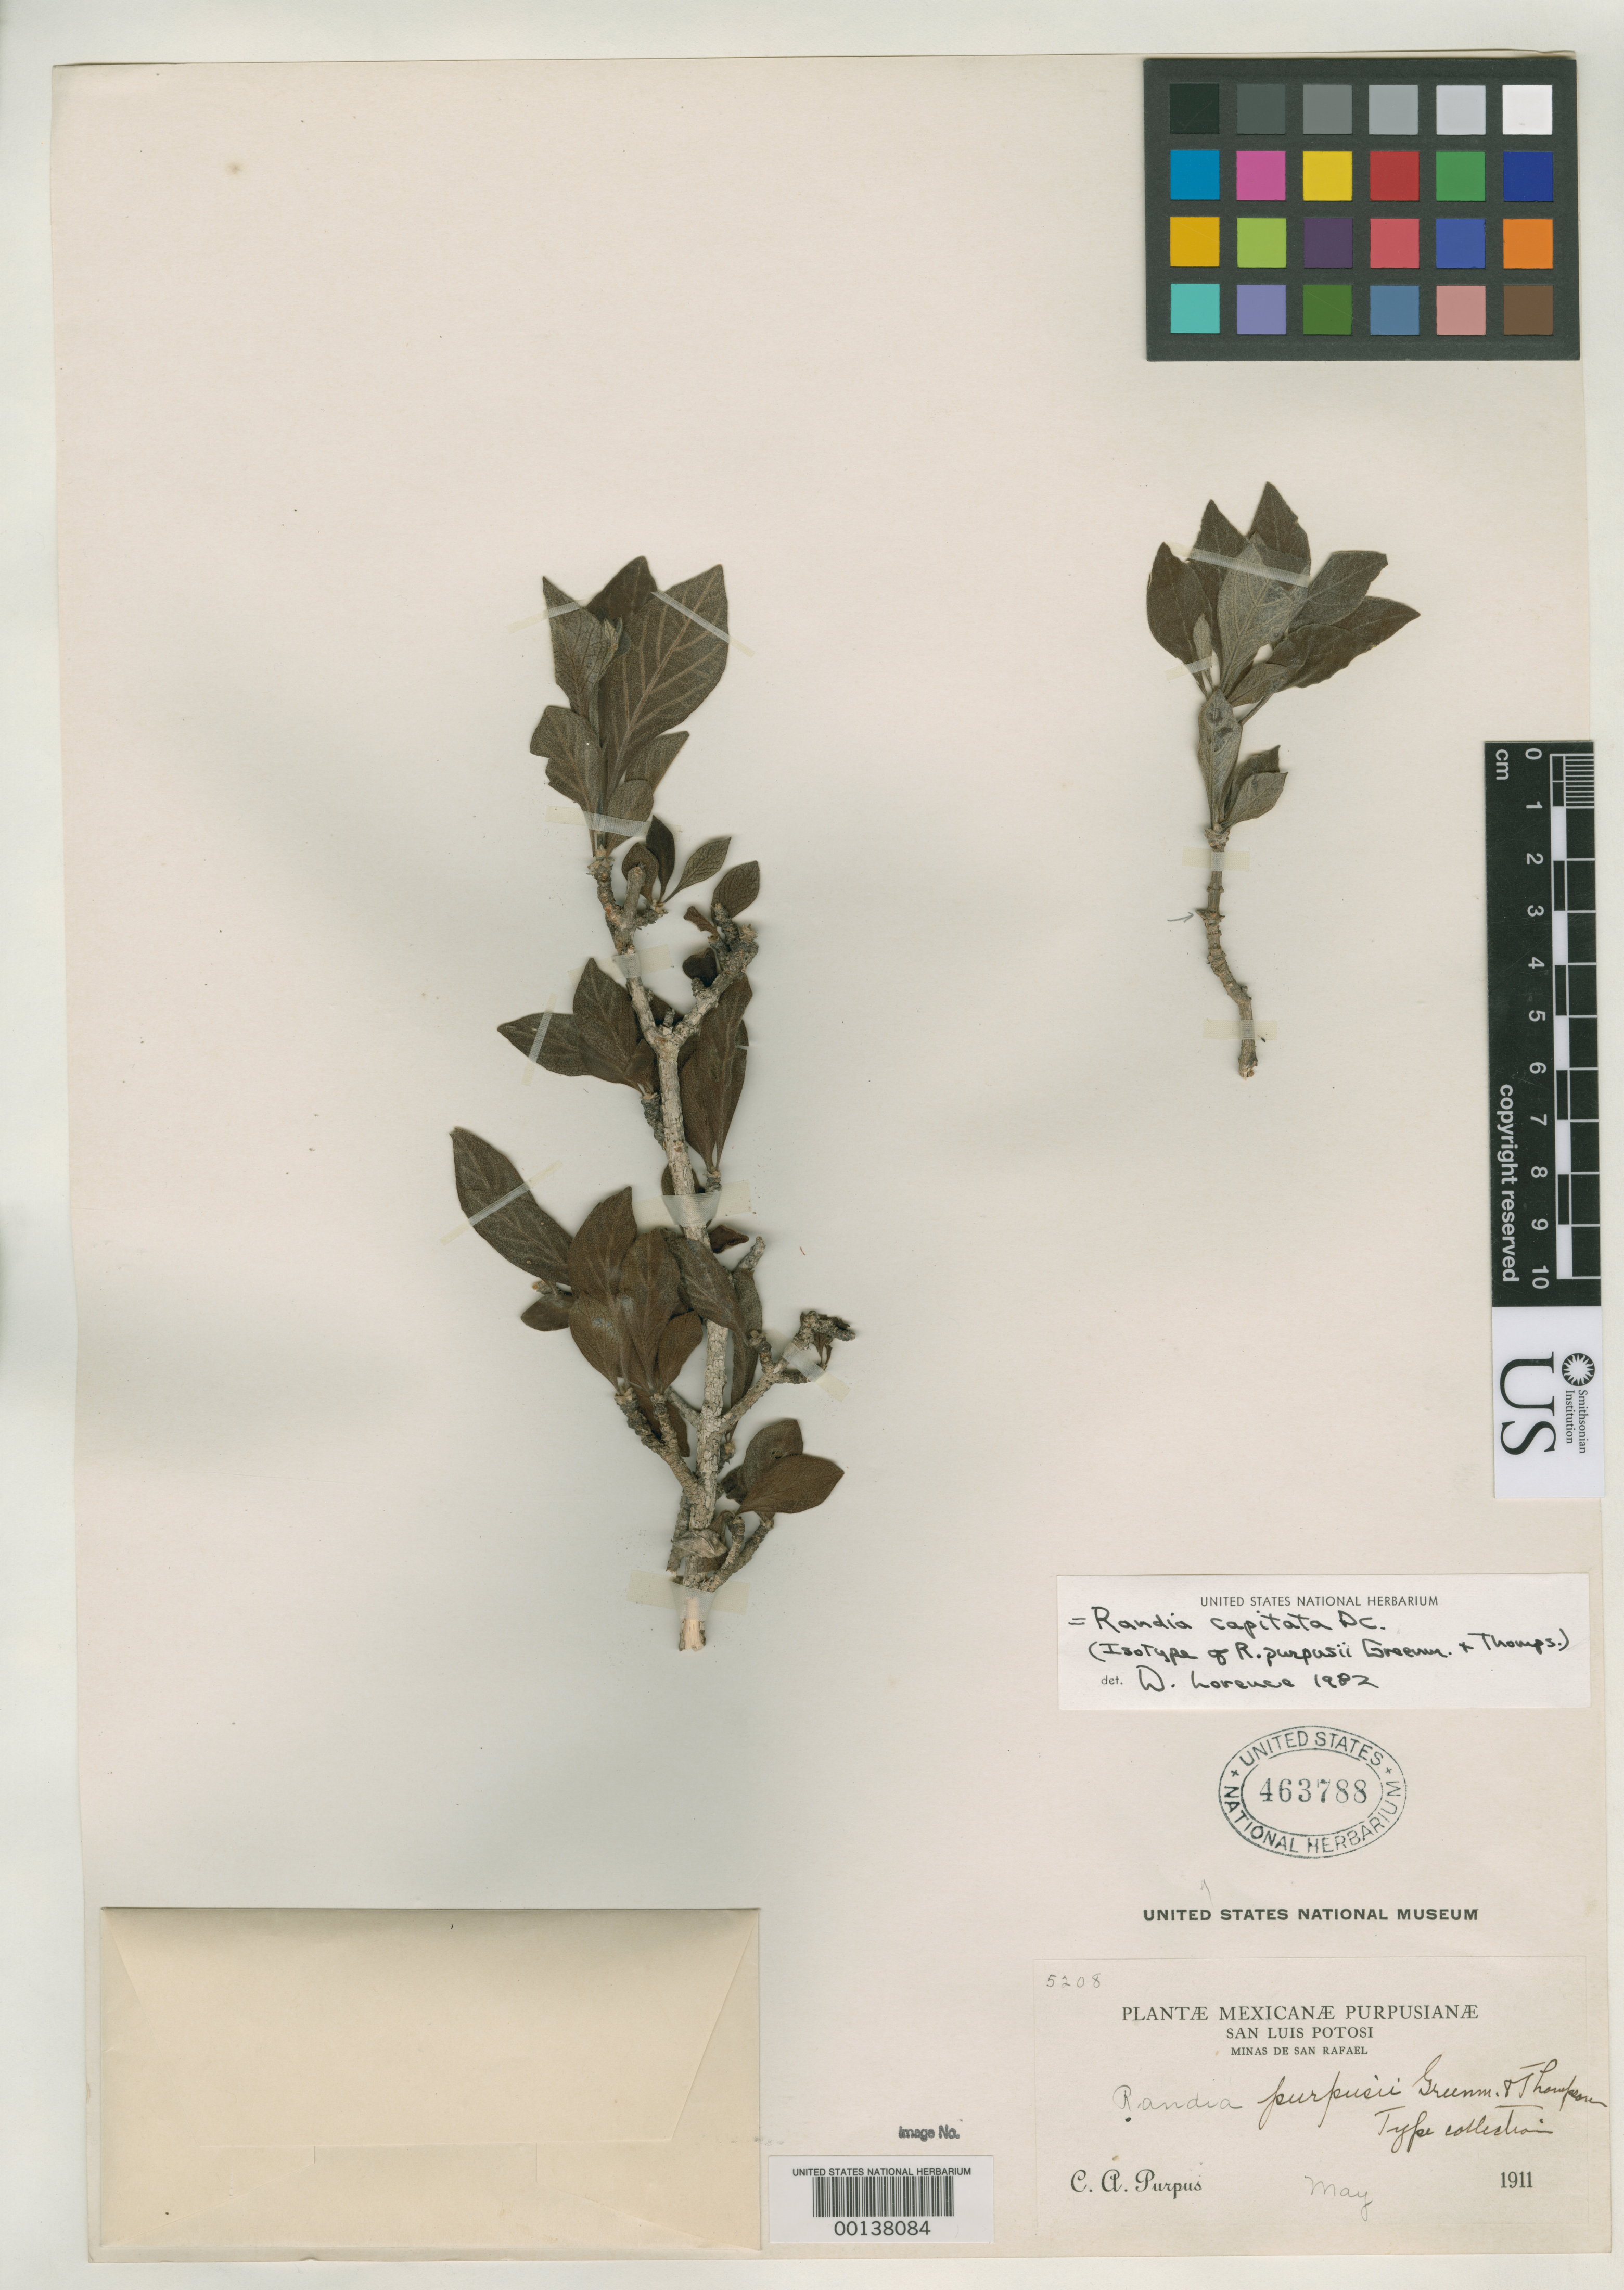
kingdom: Plantae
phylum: Tracheophyta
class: Magnoliopsida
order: Gentianales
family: Rubiaceae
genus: Randia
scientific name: Randia purpusii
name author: Greenm. & C.H. Thomps.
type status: Isotype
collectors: C. A. Purpus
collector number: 5708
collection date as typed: May 1911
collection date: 1911-05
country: Mexico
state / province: San Luis Potosi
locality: Minas de San Rafael.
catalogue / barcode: US 463788